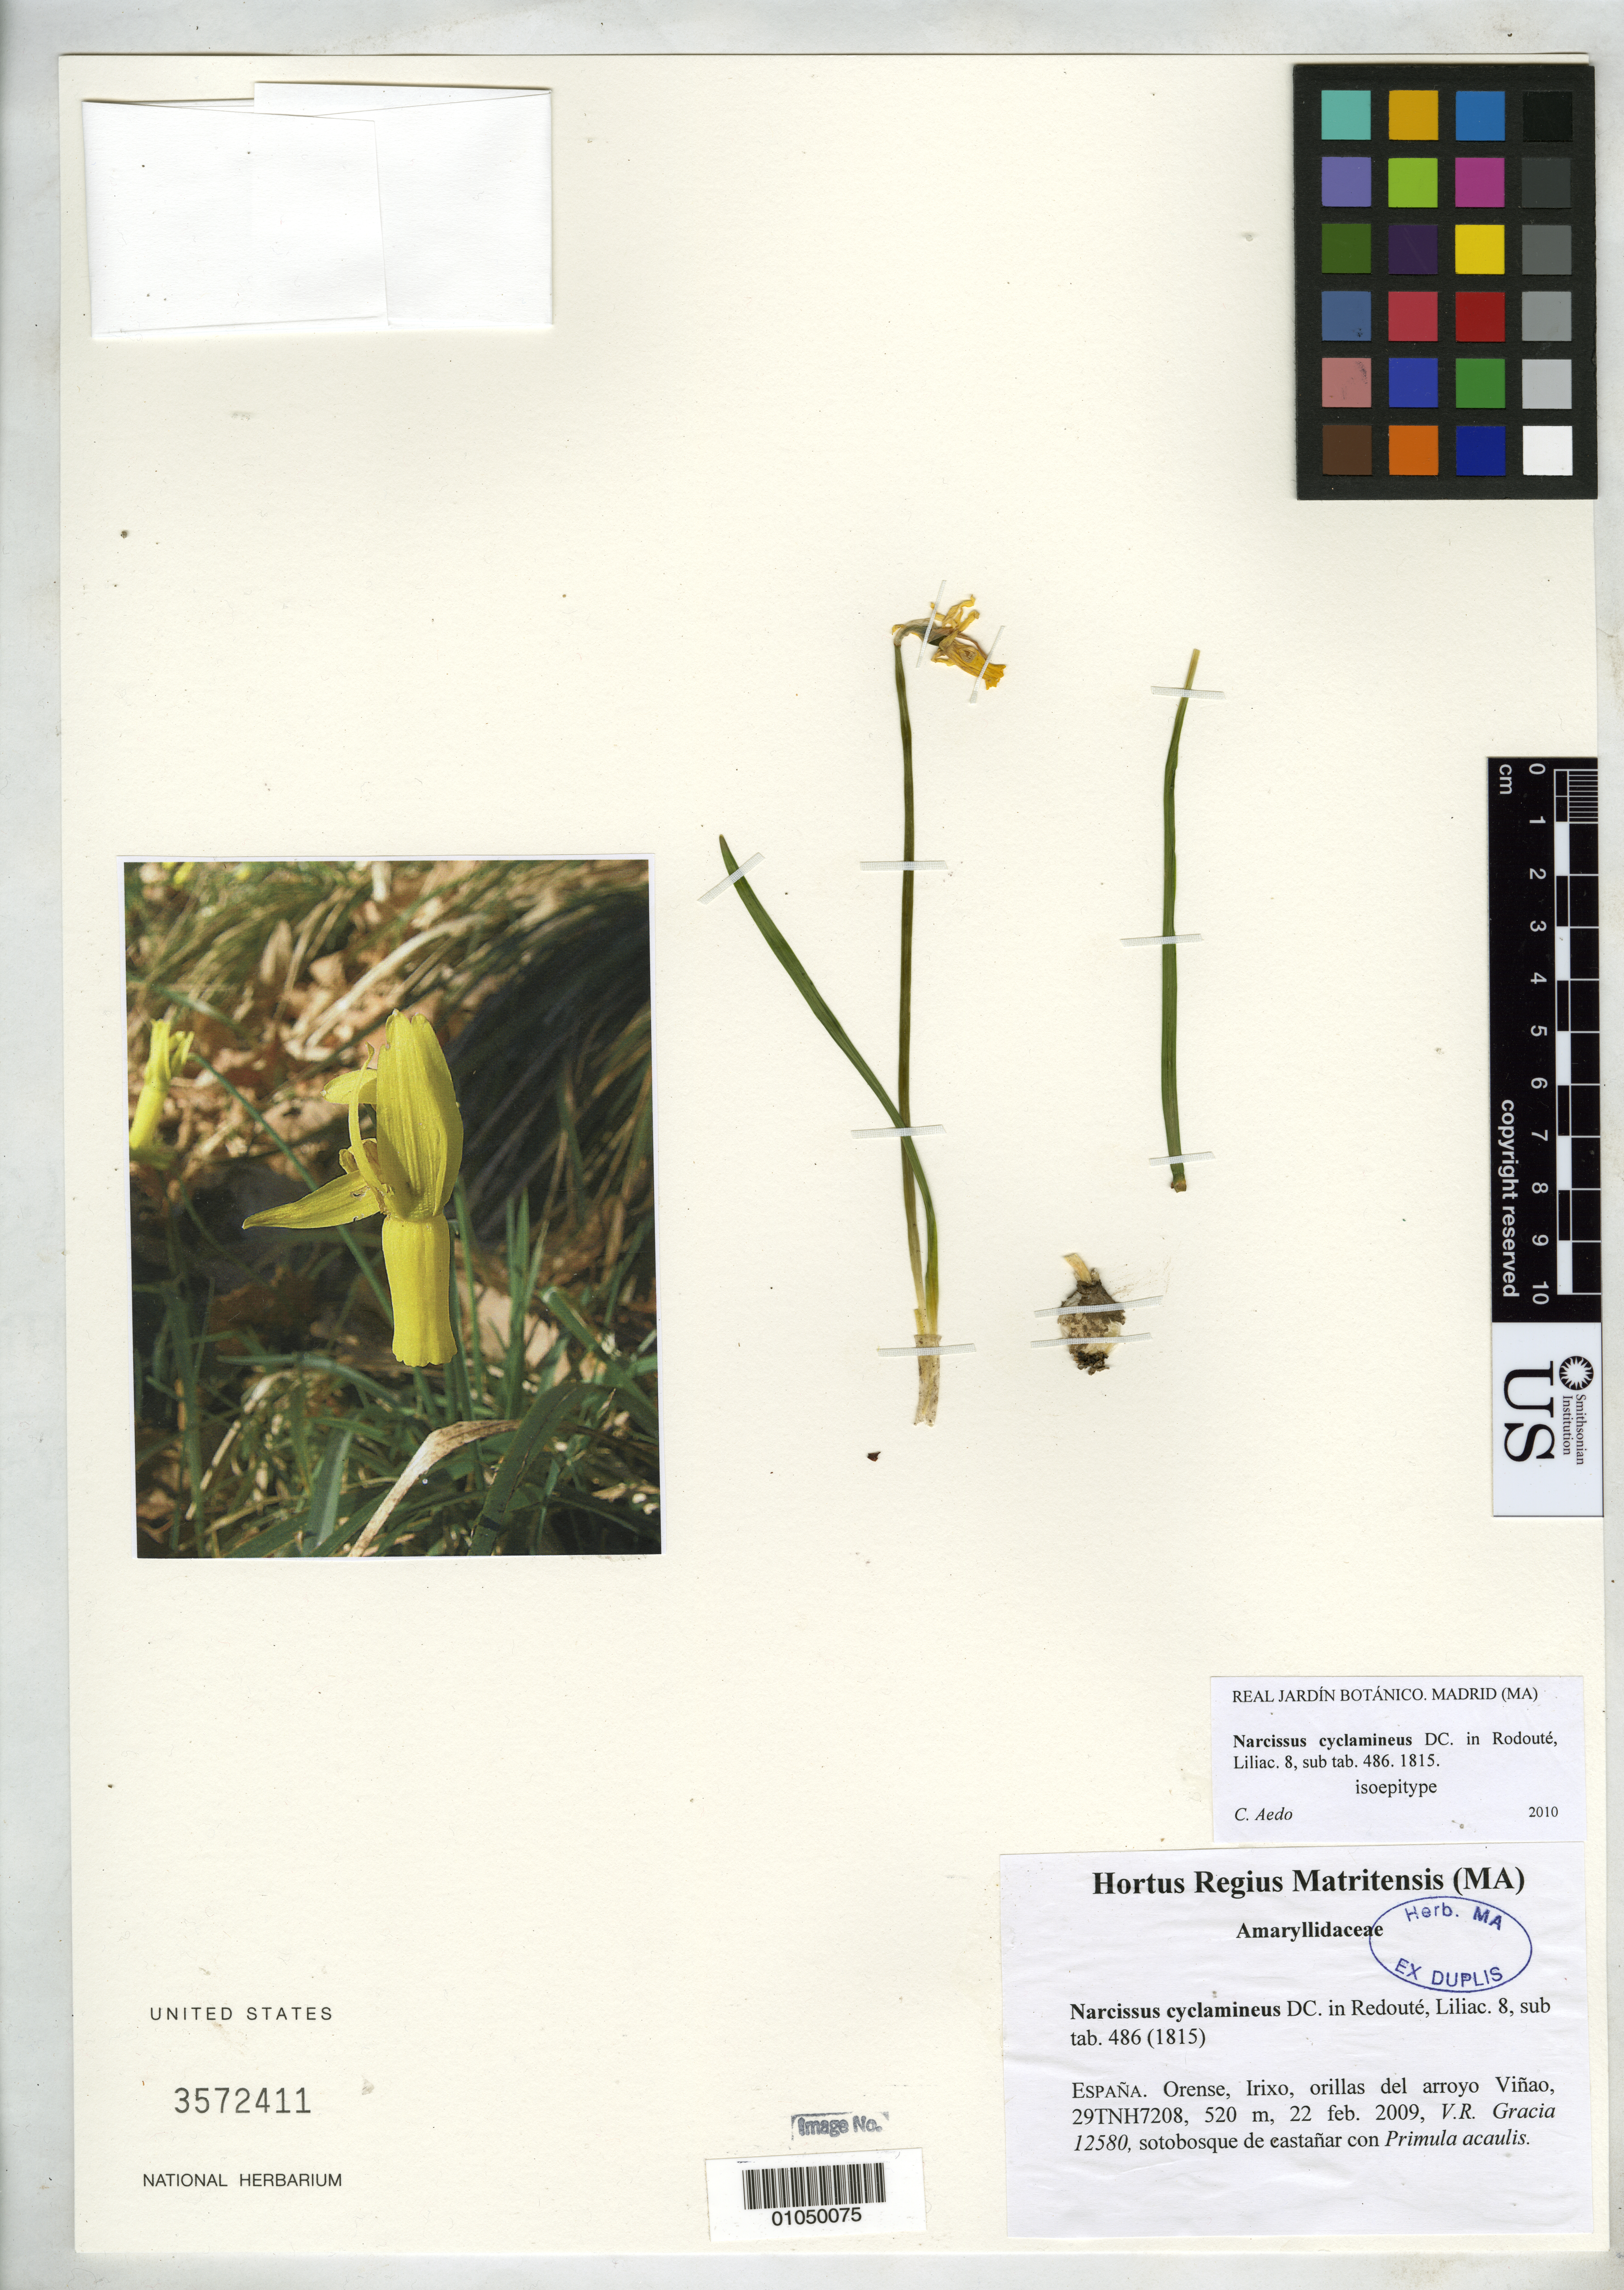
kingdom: Plantae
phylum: Tracheophyta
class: Liliopsida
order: Asparagales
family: Amaryllidaceae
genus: Narcissus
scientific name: Narcissus cyclamineus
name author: DC. in Redouté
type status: Isoepitype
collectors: V. Gracia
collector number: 12580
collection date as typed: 22 Feb 2009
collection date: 2009-02-22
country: Spain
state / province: Galicia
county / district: Ourense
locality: España. Orense, Irixo, orillas del arroyo Viñao.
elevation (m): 520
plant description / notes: Epitypified by C. Aedo, Acta Botanica Malacitana 35: 117 (2010).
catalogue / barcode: US 3572411